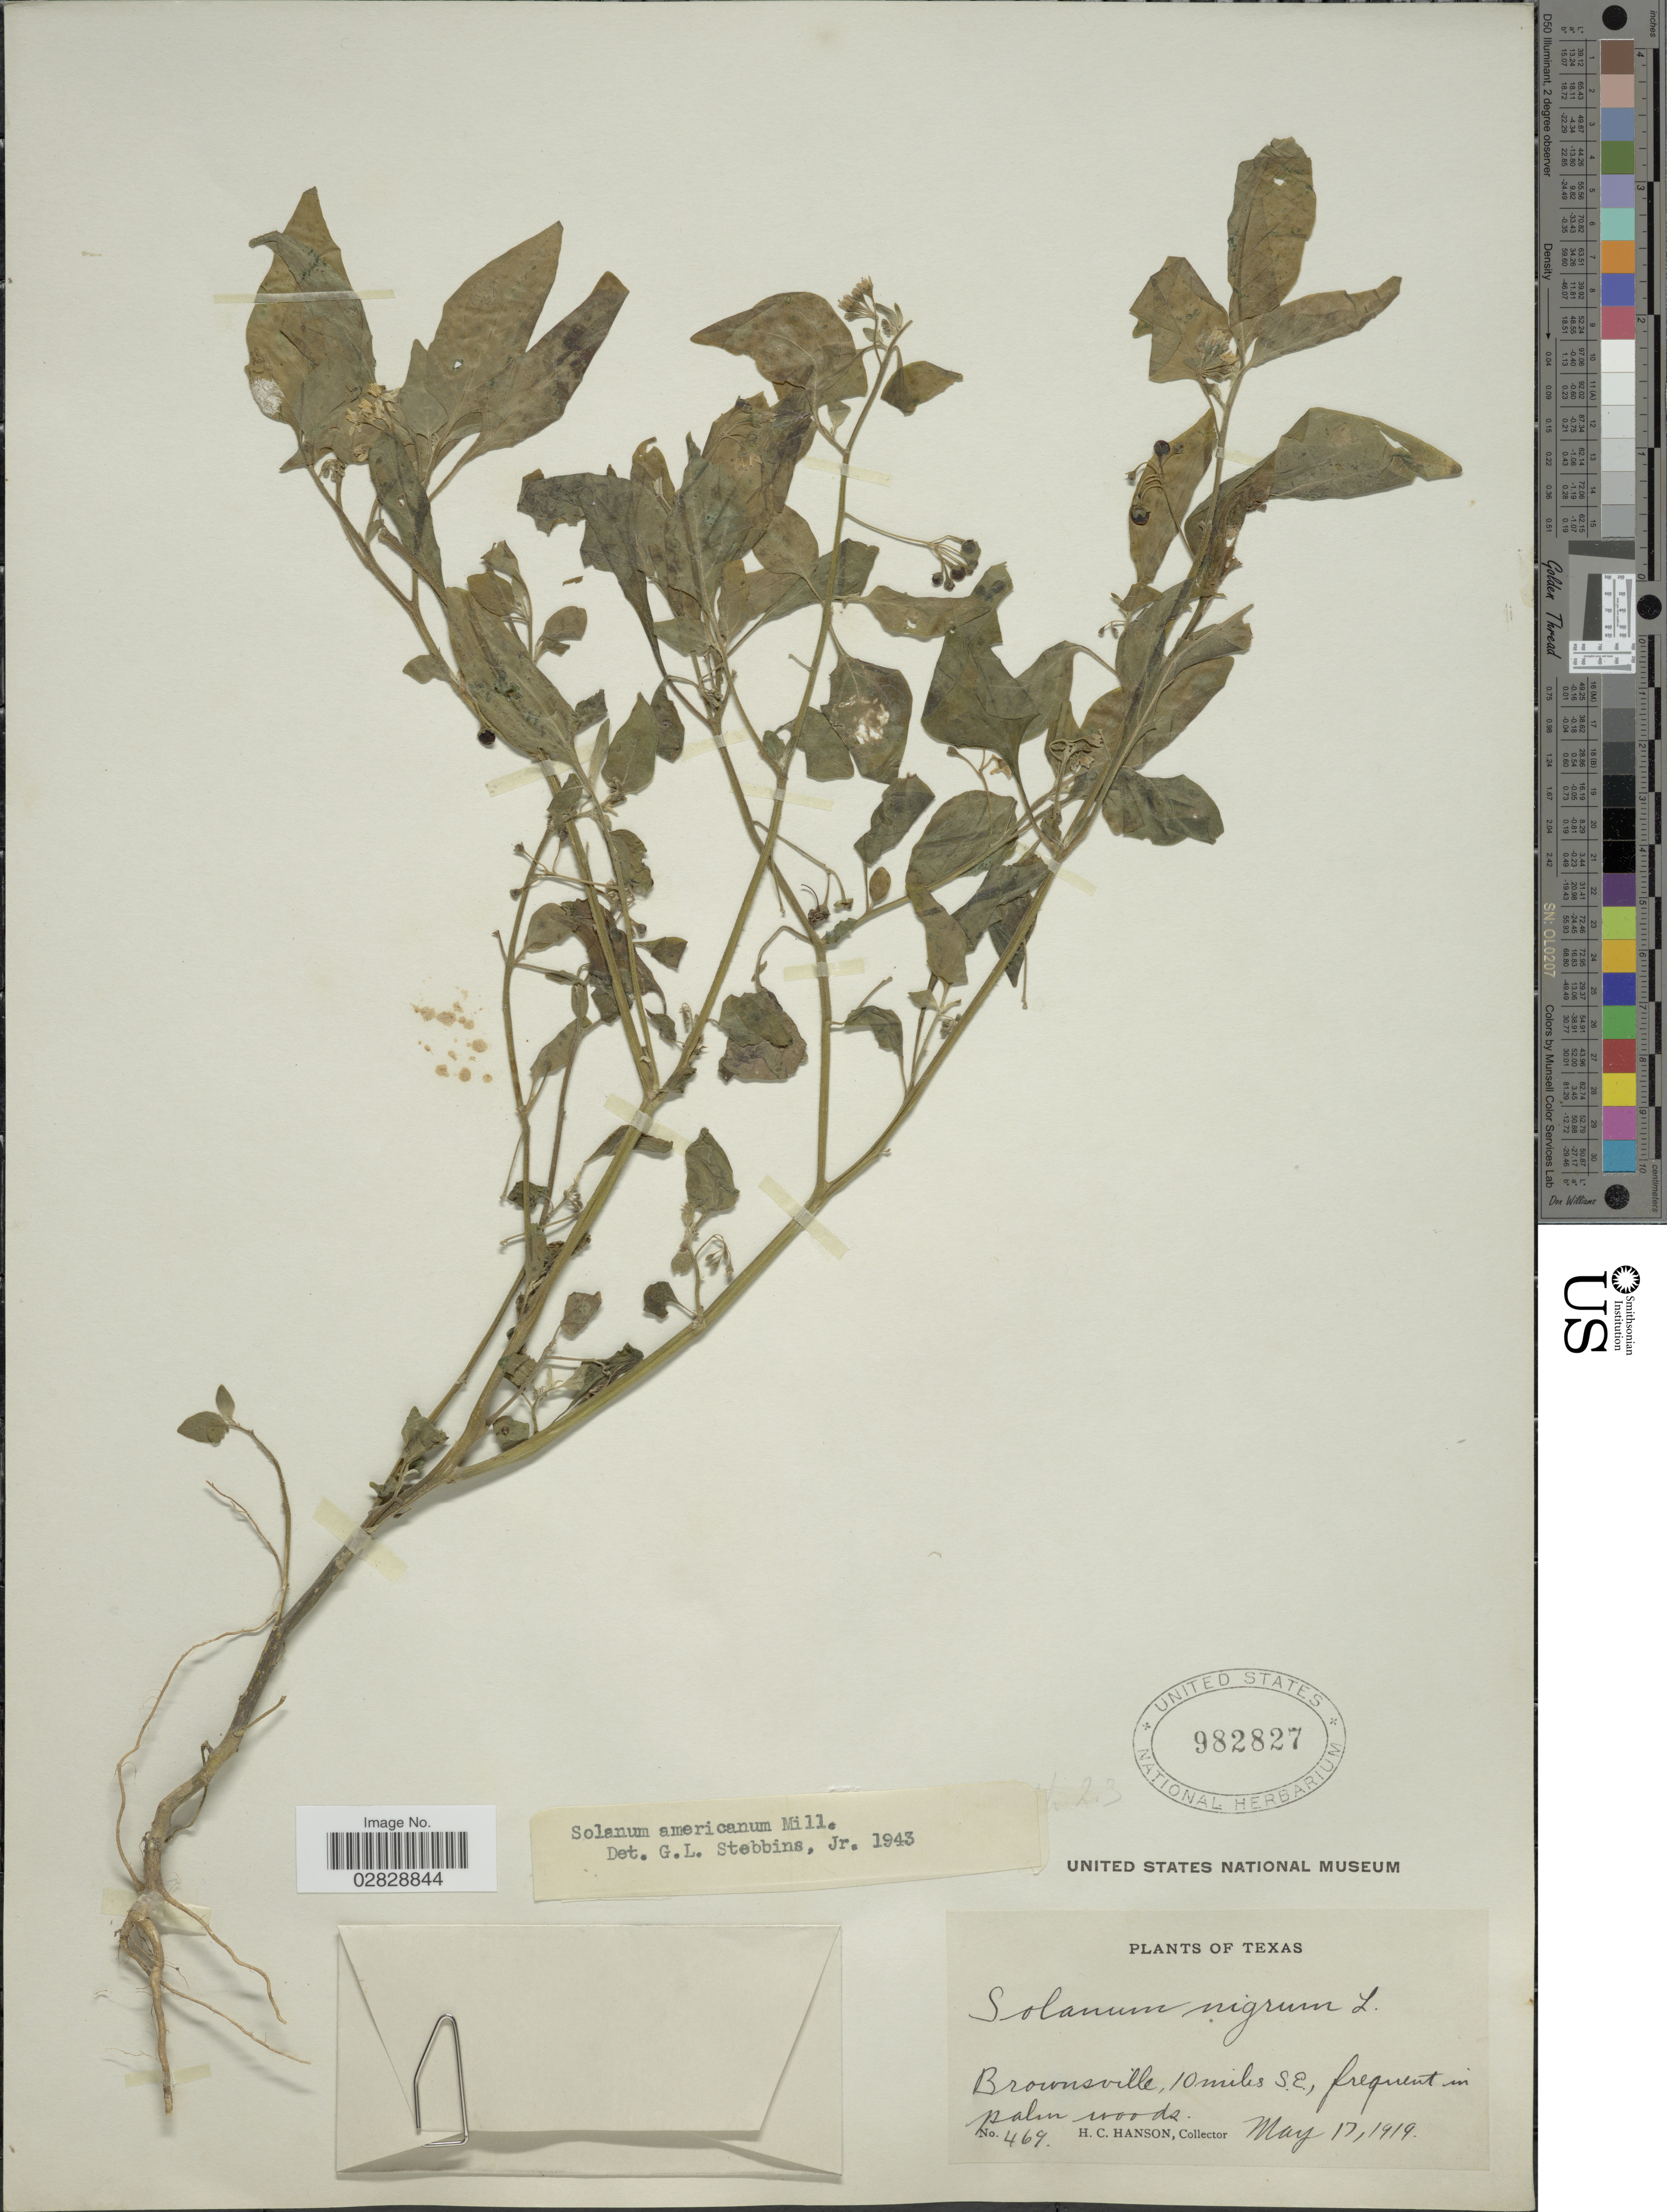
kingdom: Plantae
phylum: Tracheophyta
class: Magnoliopsida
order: Solanales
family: Solanaceae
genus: Solanum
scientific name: Solanum nigrescens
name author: M. Martens & Galeotti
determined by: Knapp, S. D.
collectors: H. Hanson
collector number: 469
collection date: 1919-05-17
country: United States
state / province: Texas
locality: Brownsville, 10 miles S. E., frequent in palm woods.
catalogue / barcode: US 982827